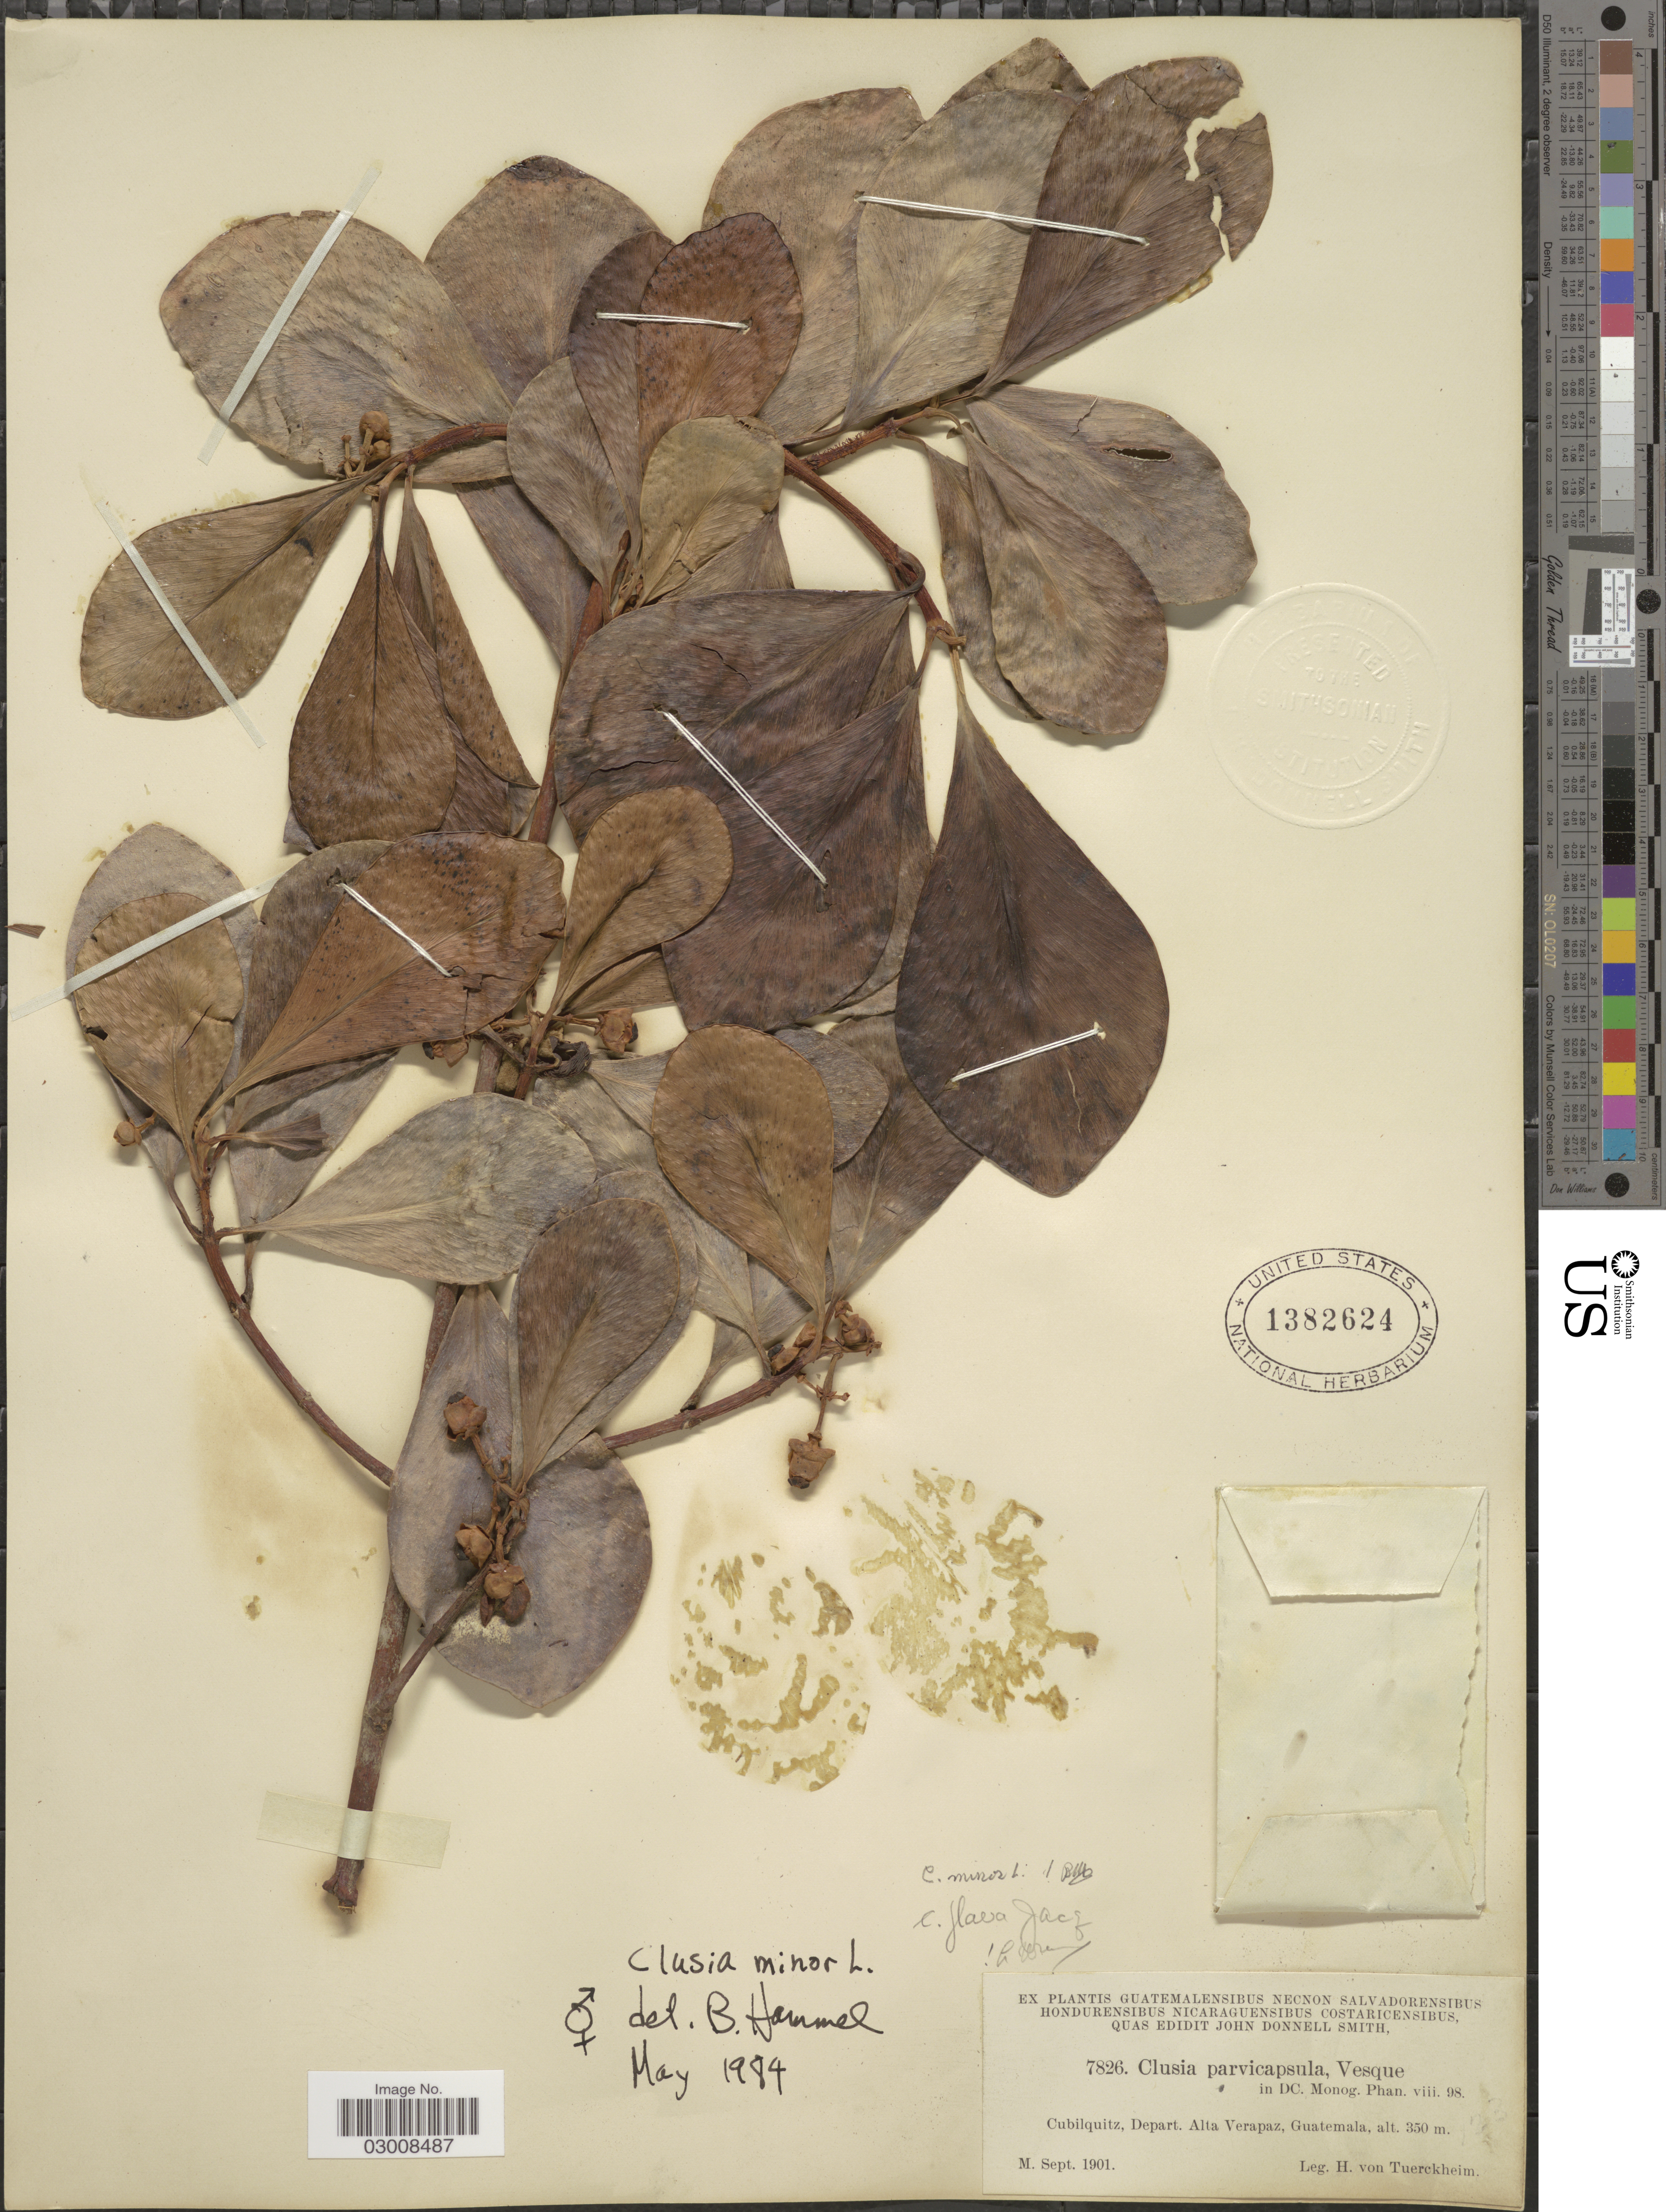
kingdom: Plantae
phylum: Tracheophyta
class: Magnoliopsida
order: Malpighiales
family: Clusiaceae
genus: Clusia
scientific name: Clusia minor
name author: L.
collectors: H. von Türckheim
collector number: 7826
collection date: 1901-09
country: Guatemala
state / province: Alta Verapaz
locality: Cubilquitz, Depart. Alta Verapaz.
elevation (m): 350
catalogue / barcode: US 1382624